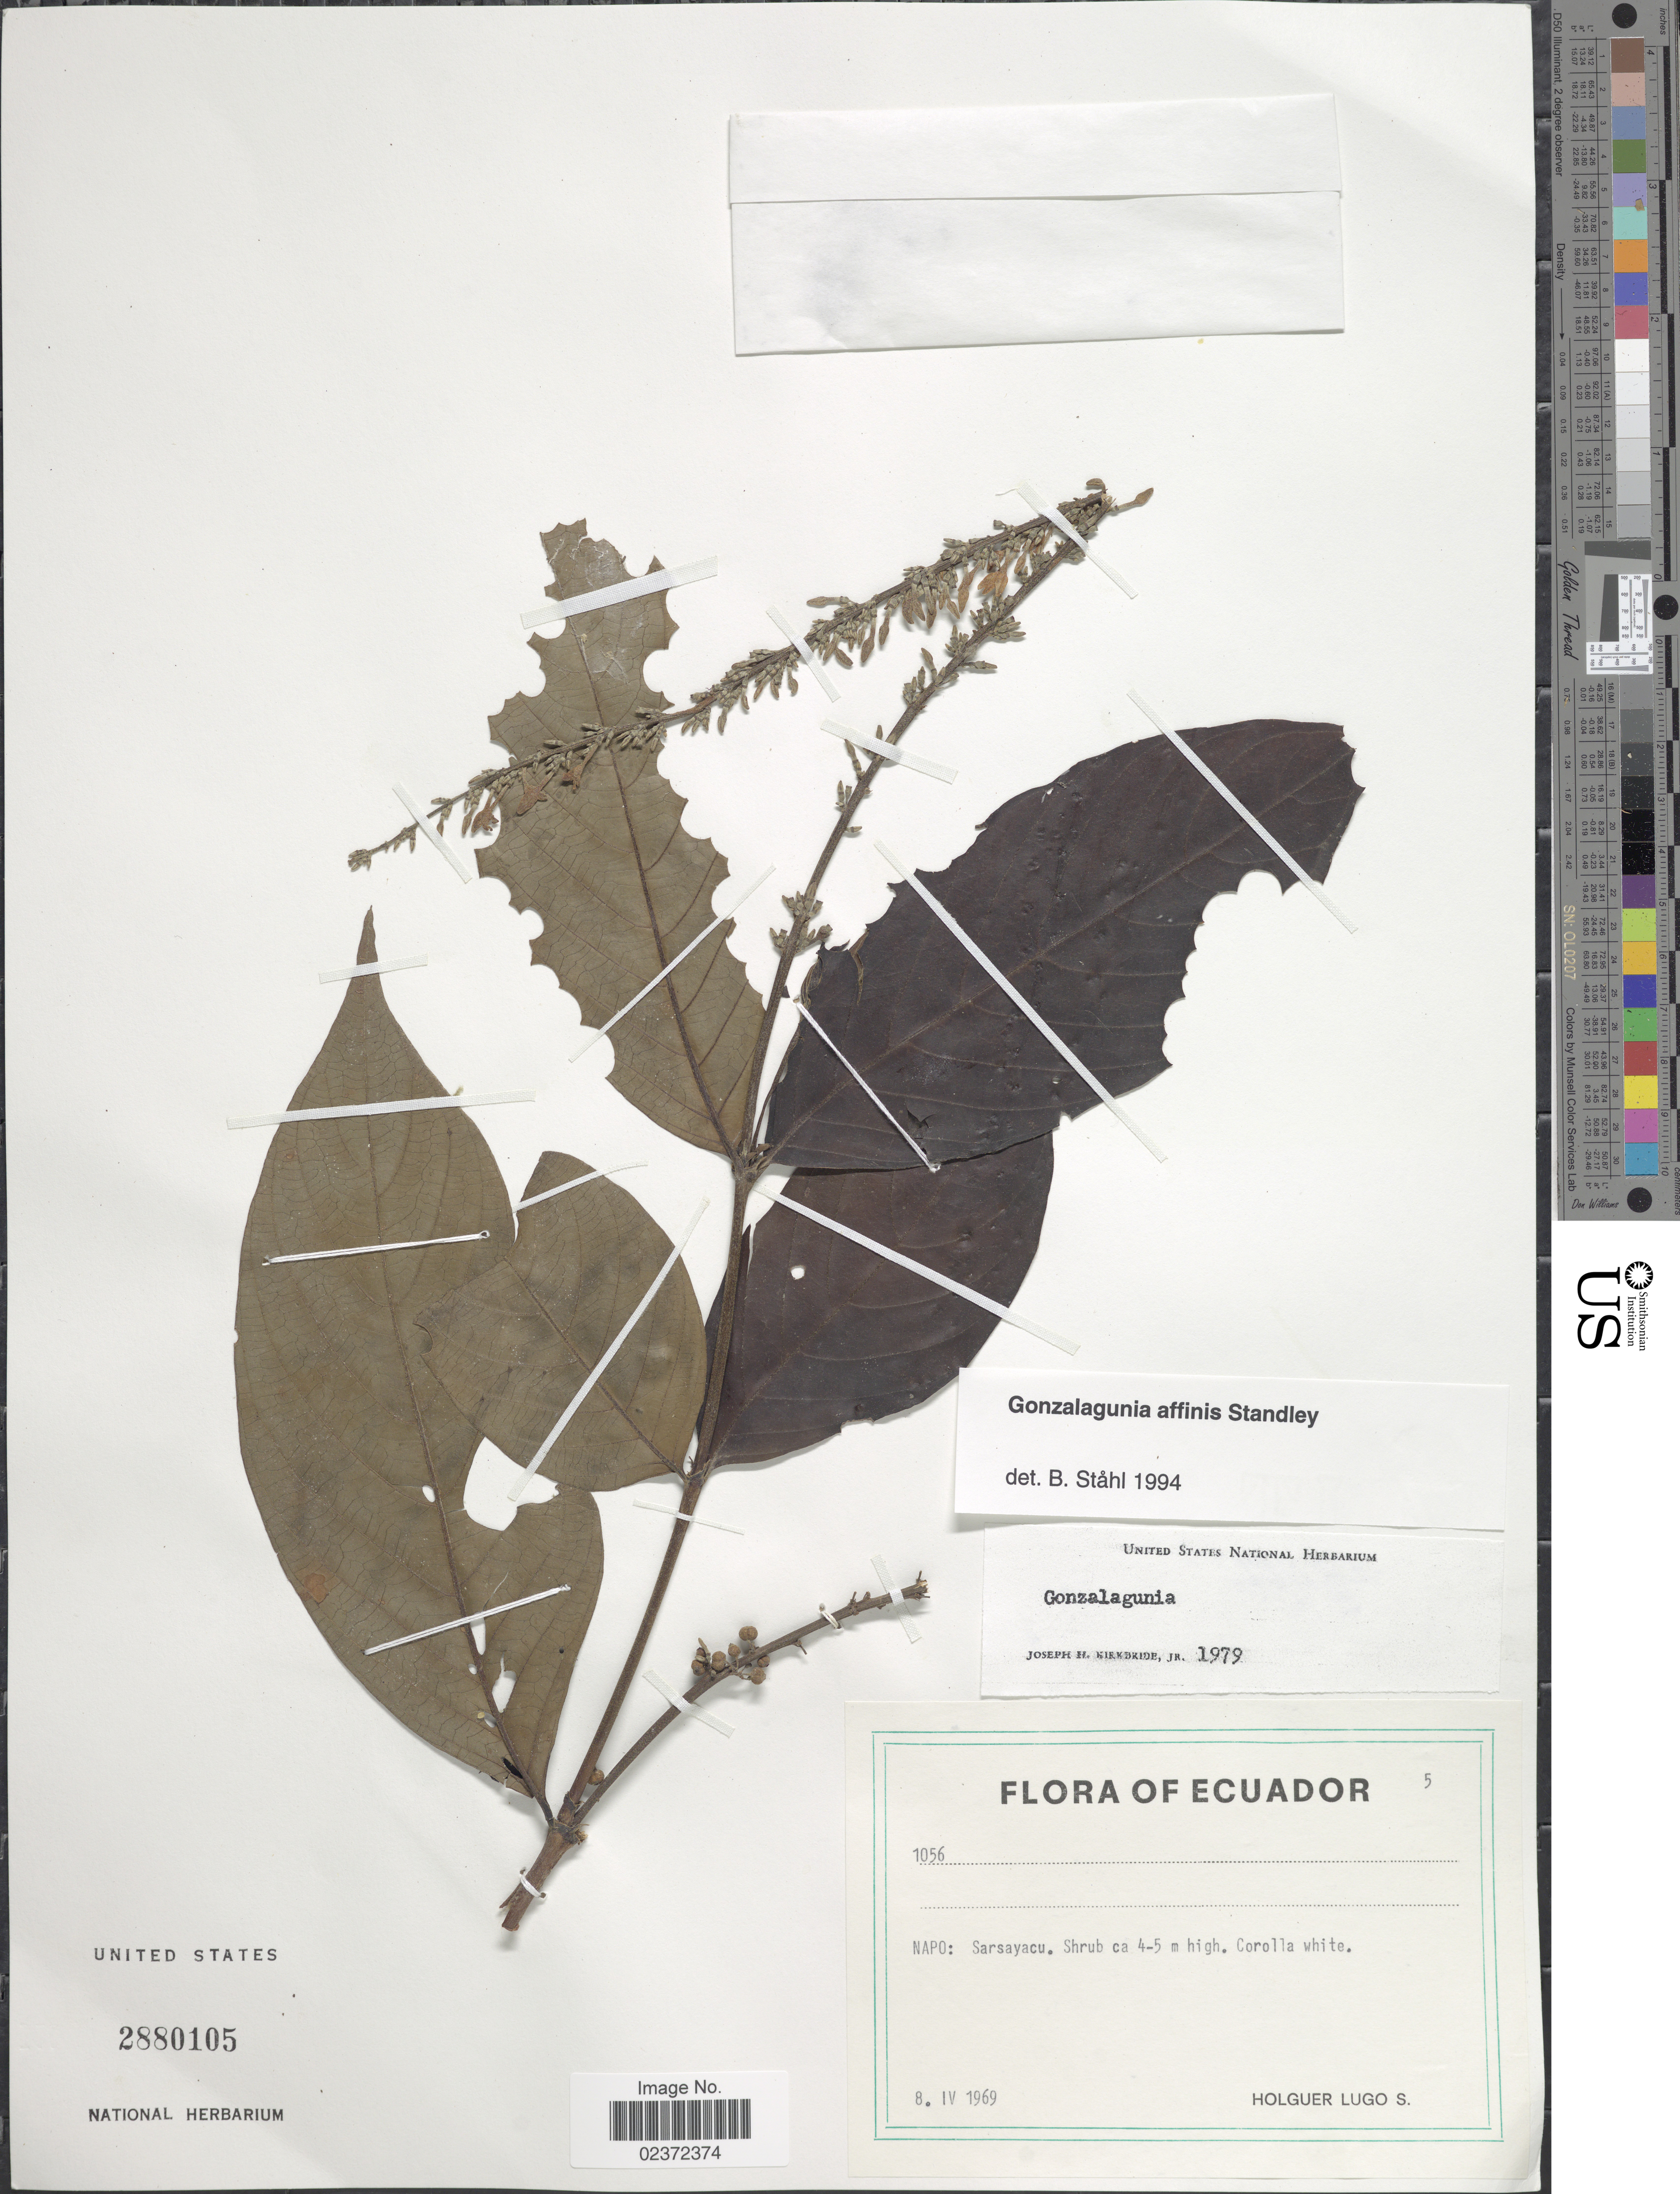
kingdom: Plantae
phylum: Tracheophyta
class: Magnoliopsida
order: Gentianales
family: Rubiaceae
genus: Gonzalagunia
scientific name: Gonzalagunia affinis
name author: Standl. ex Steyerm.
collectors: H. Lugo S.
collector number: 1056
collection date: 1969-01-08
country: Ecuador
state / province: Napo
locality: Sarsayacu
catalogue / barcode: US 2880105